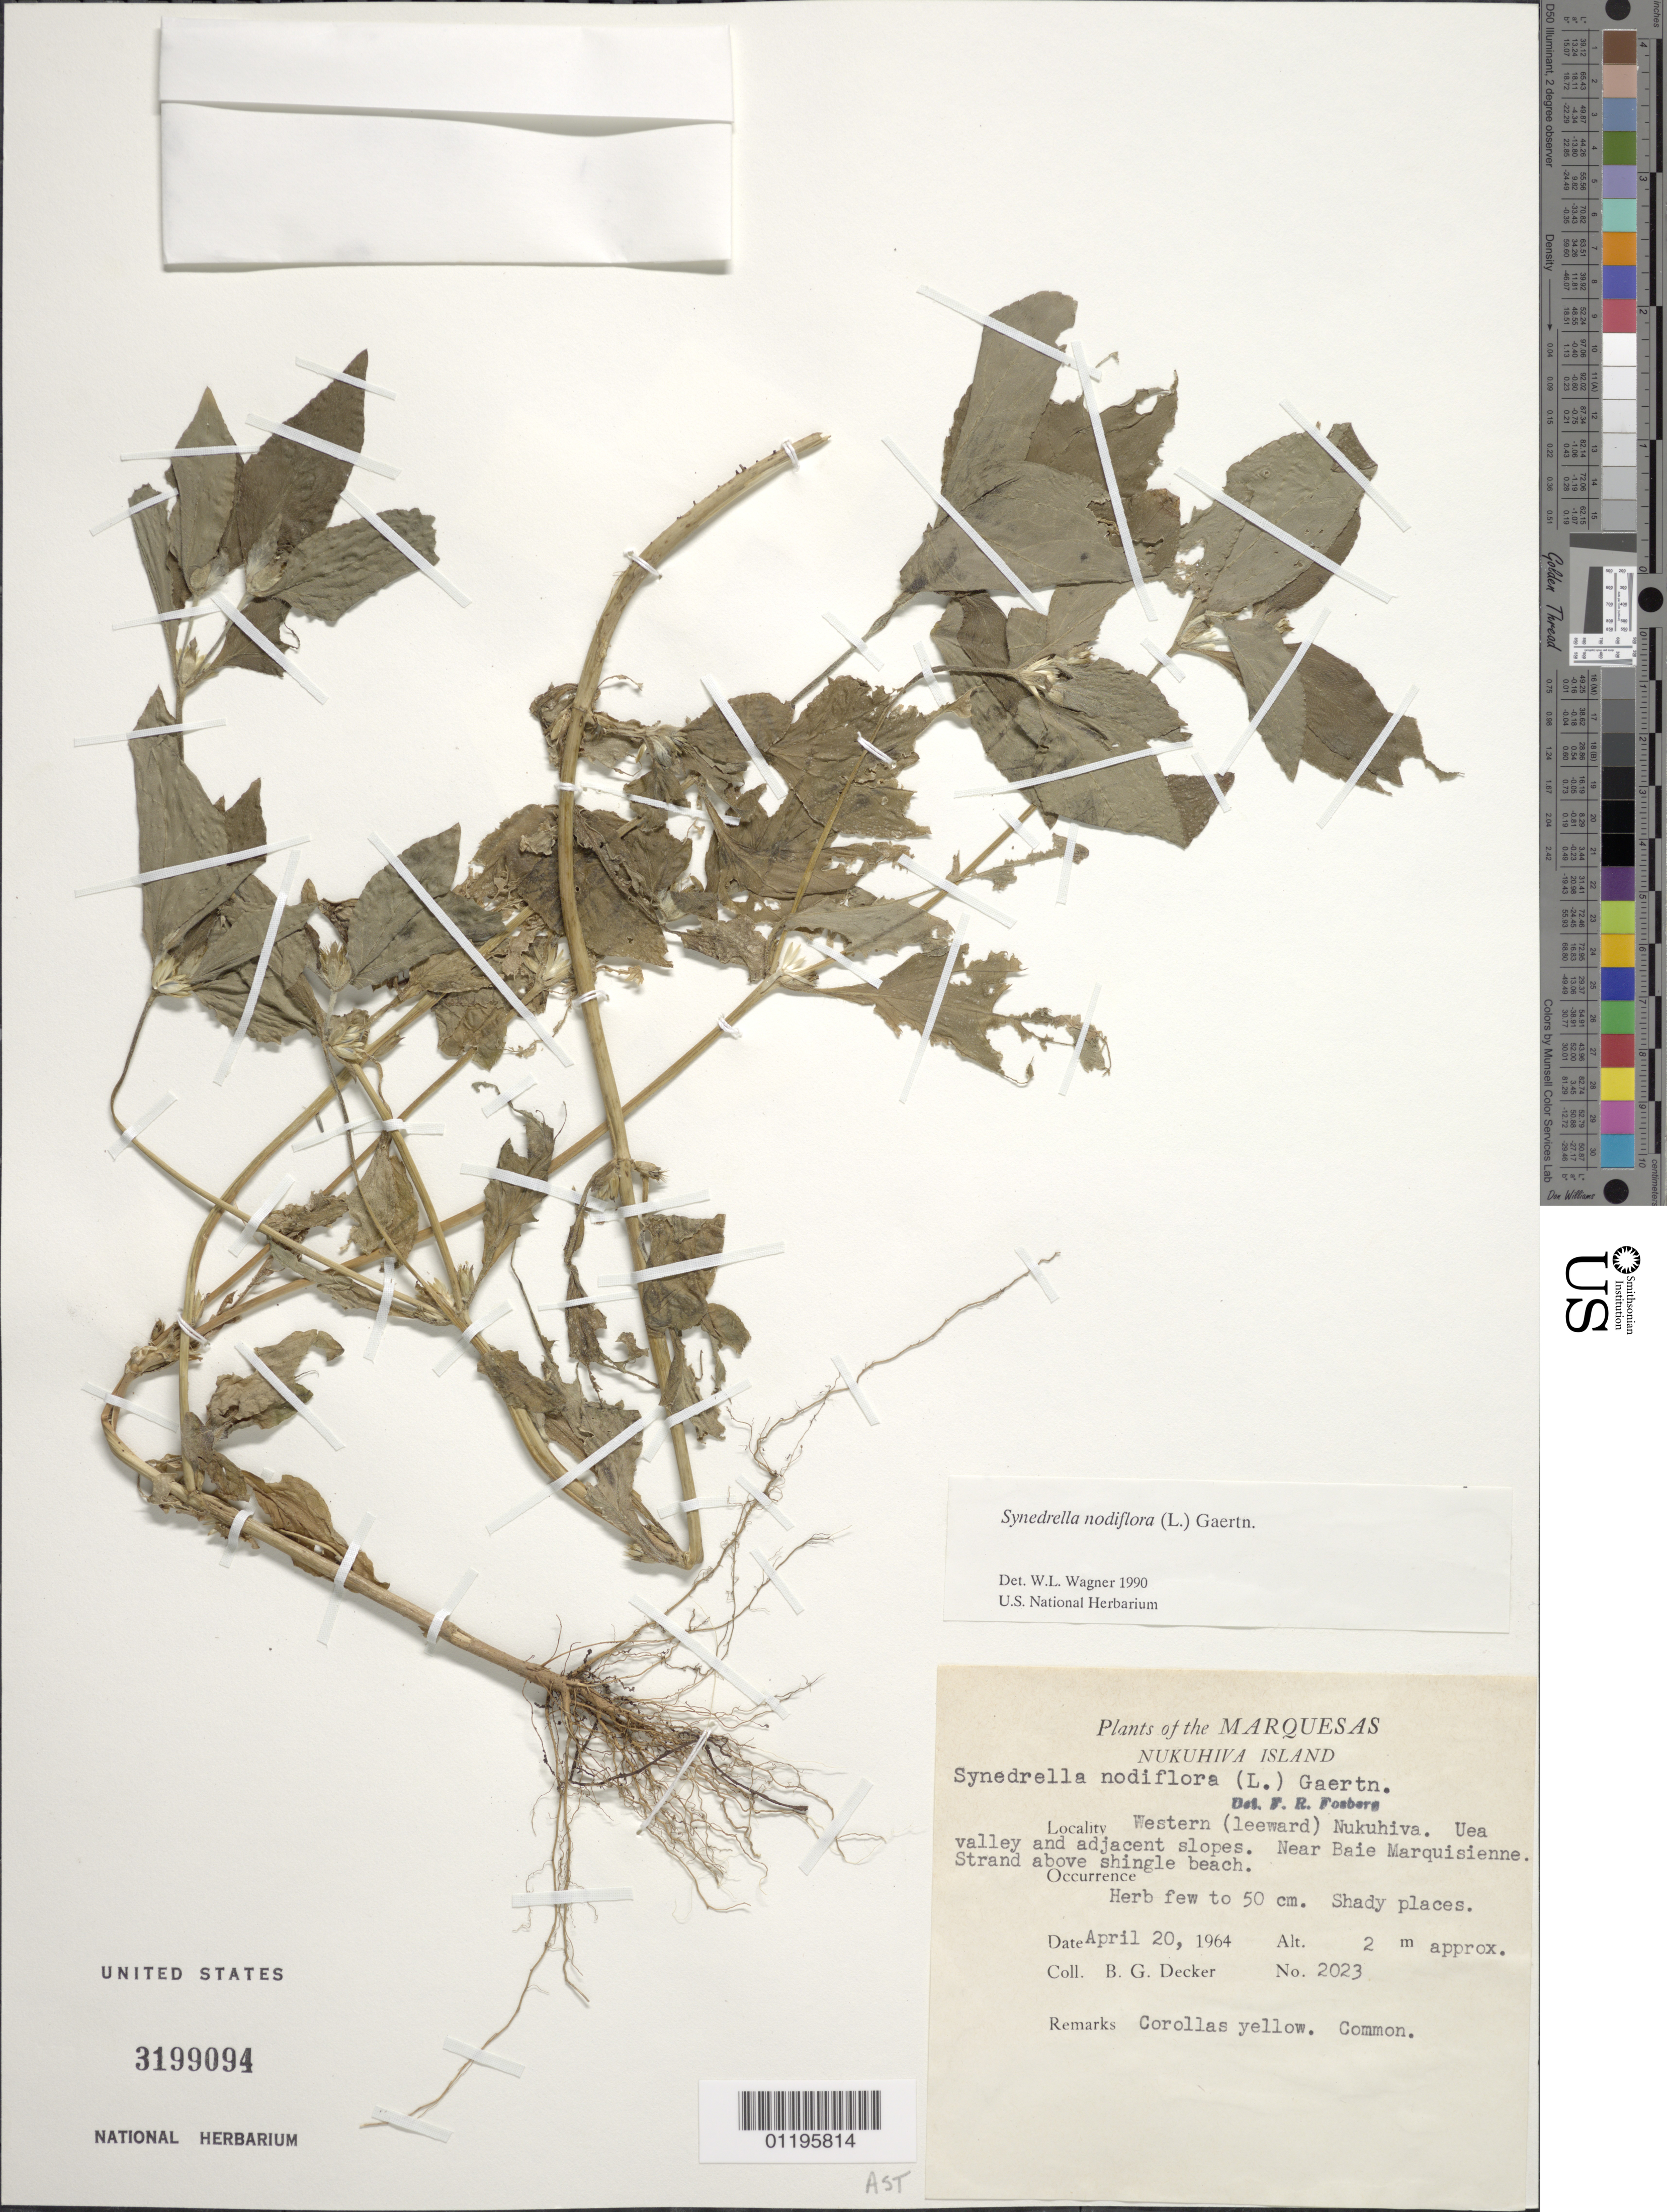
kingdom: Plantae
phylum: Tracheophyta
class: Magnoliopsida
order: Asterales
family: Asteraceae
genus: Synedrella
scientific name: Synedrella nodiflora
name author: (L.) Gaertn.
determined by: Wagner, W. L., (BOT), Smithsonian Institution - National Museum of Natural History (UNITED STATES)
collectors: B. G. Decker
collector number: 2023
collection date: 1964-04-20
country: French Polynesia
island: Nuku Hiva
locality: Uea Valley and adjacent slopes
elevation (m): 2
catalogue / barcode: US 3199094